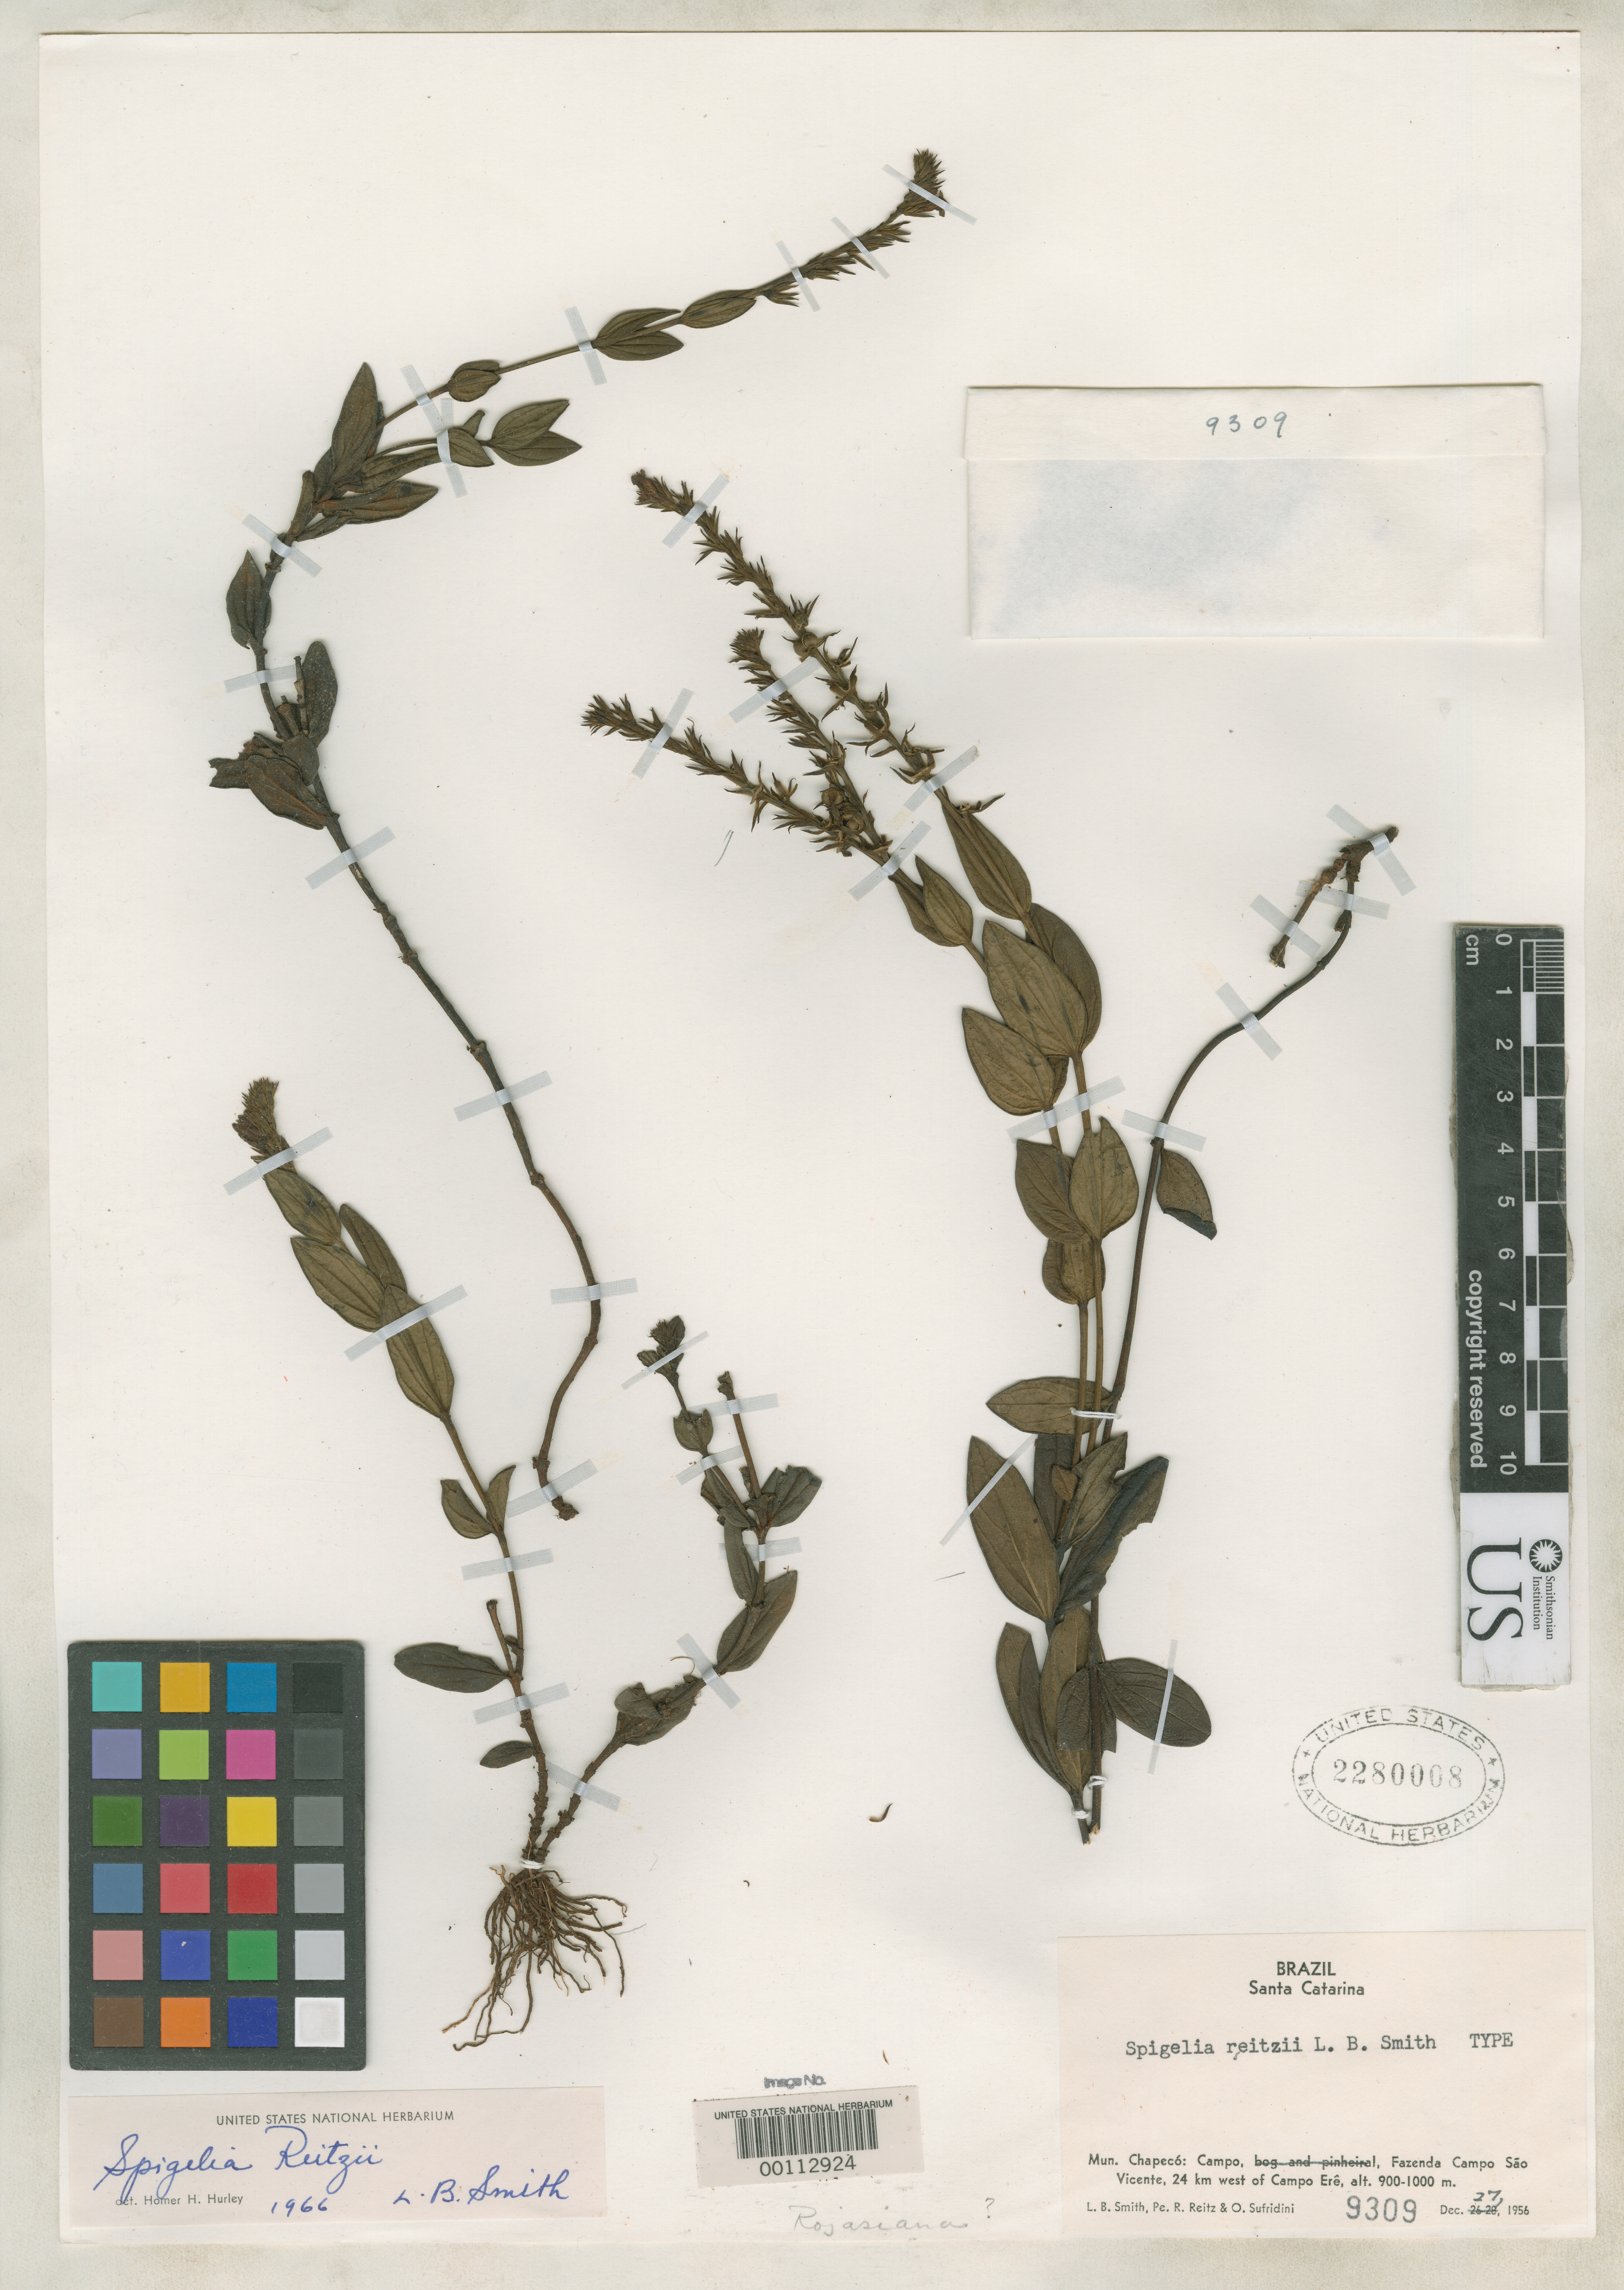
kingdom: Plantae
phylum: Tracheophyta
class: Magnoliopsida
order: Gentianales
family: Loganiaceae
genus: Spigelia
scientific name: Spigelia reitzii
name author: L.B. Sm.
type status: Holotype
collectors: L. Smith, R. Reitz & O. Sufridini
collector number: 9309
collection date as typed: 27 Dec 1956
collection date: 1956-12-27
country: Brazil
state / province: Santa Catarina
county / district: Chapecó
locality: Fazenda Campo Sao Vicente, 24 Saovicente, km W of Campo Ere.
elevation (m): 900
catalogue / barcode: US 2280008